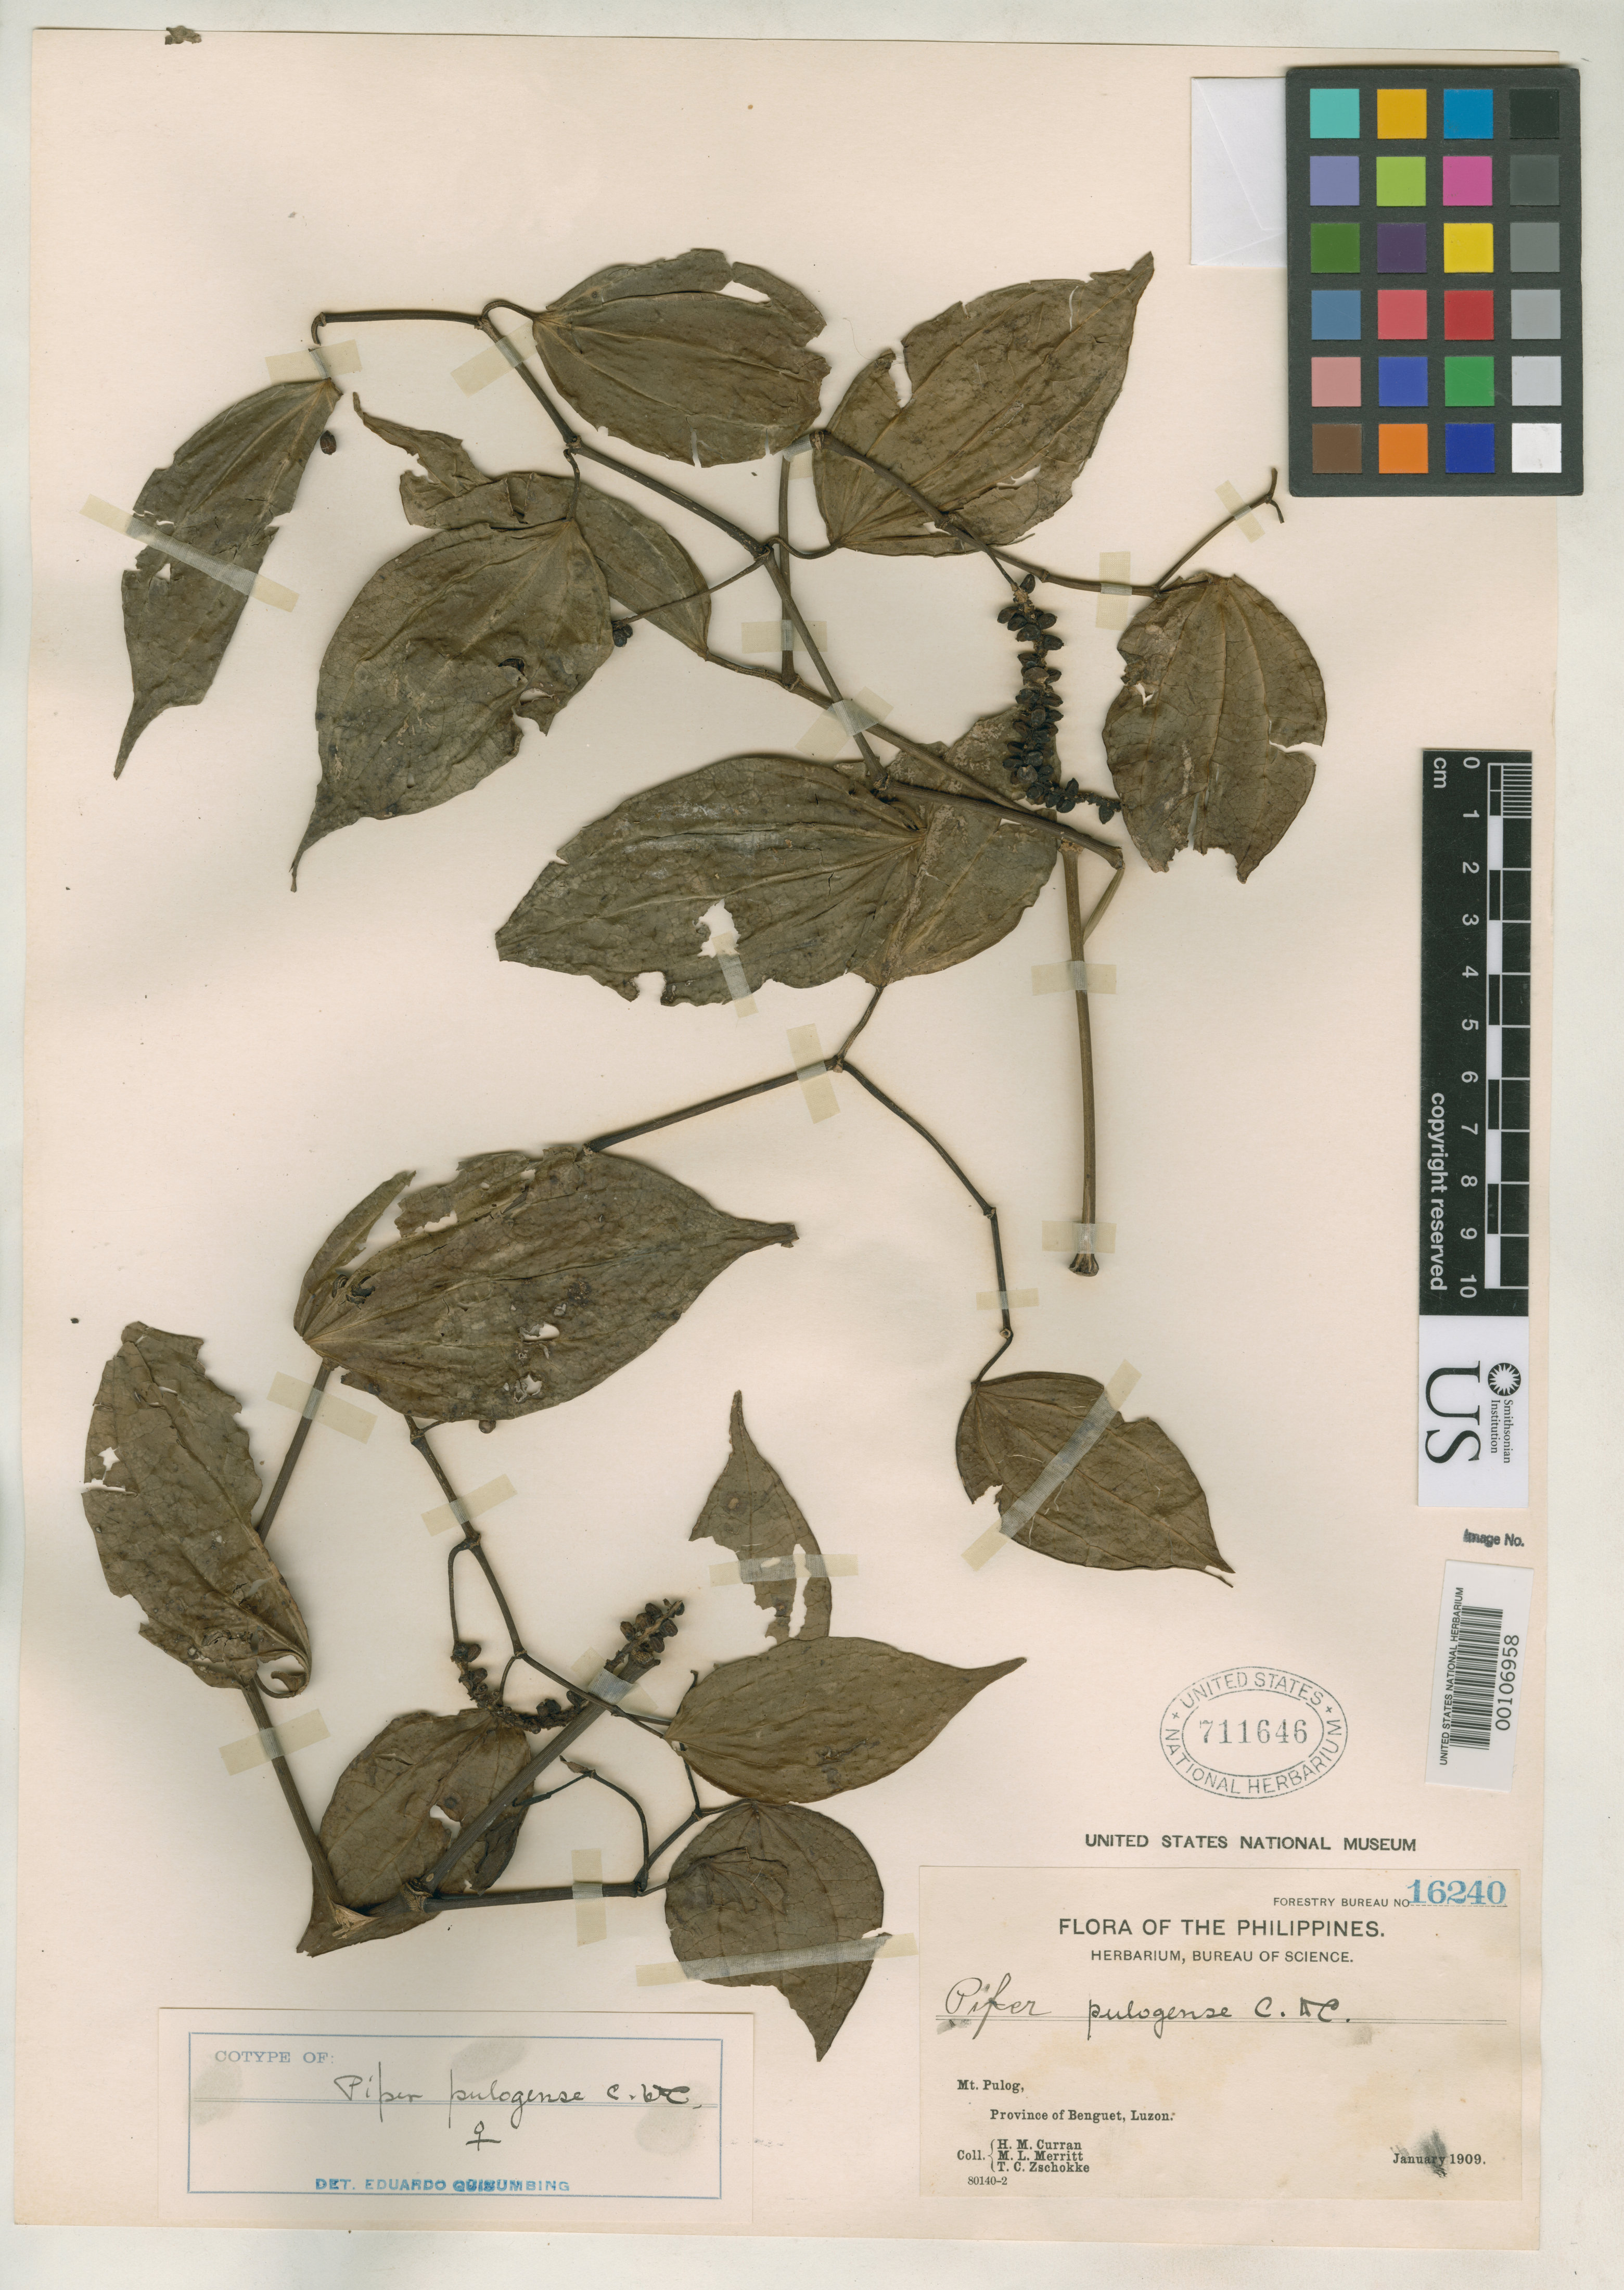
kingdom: Plantae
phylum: Tracheophyta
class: Magnoliopsida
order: Piperales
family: Piperaceae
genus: Piper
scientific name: Piper pulogense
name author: C. DC.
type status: Isotype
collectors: H. M. Curran, M. L. Merritt & T. C. Zschokke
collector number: For. Bur. 16240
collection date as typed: Jan 1909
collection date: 1909-01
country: Philippines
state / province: Cordillera (Administrative Region)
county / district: Benguet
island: Luzon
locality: Mt. Pulog.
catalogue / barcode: US 711646